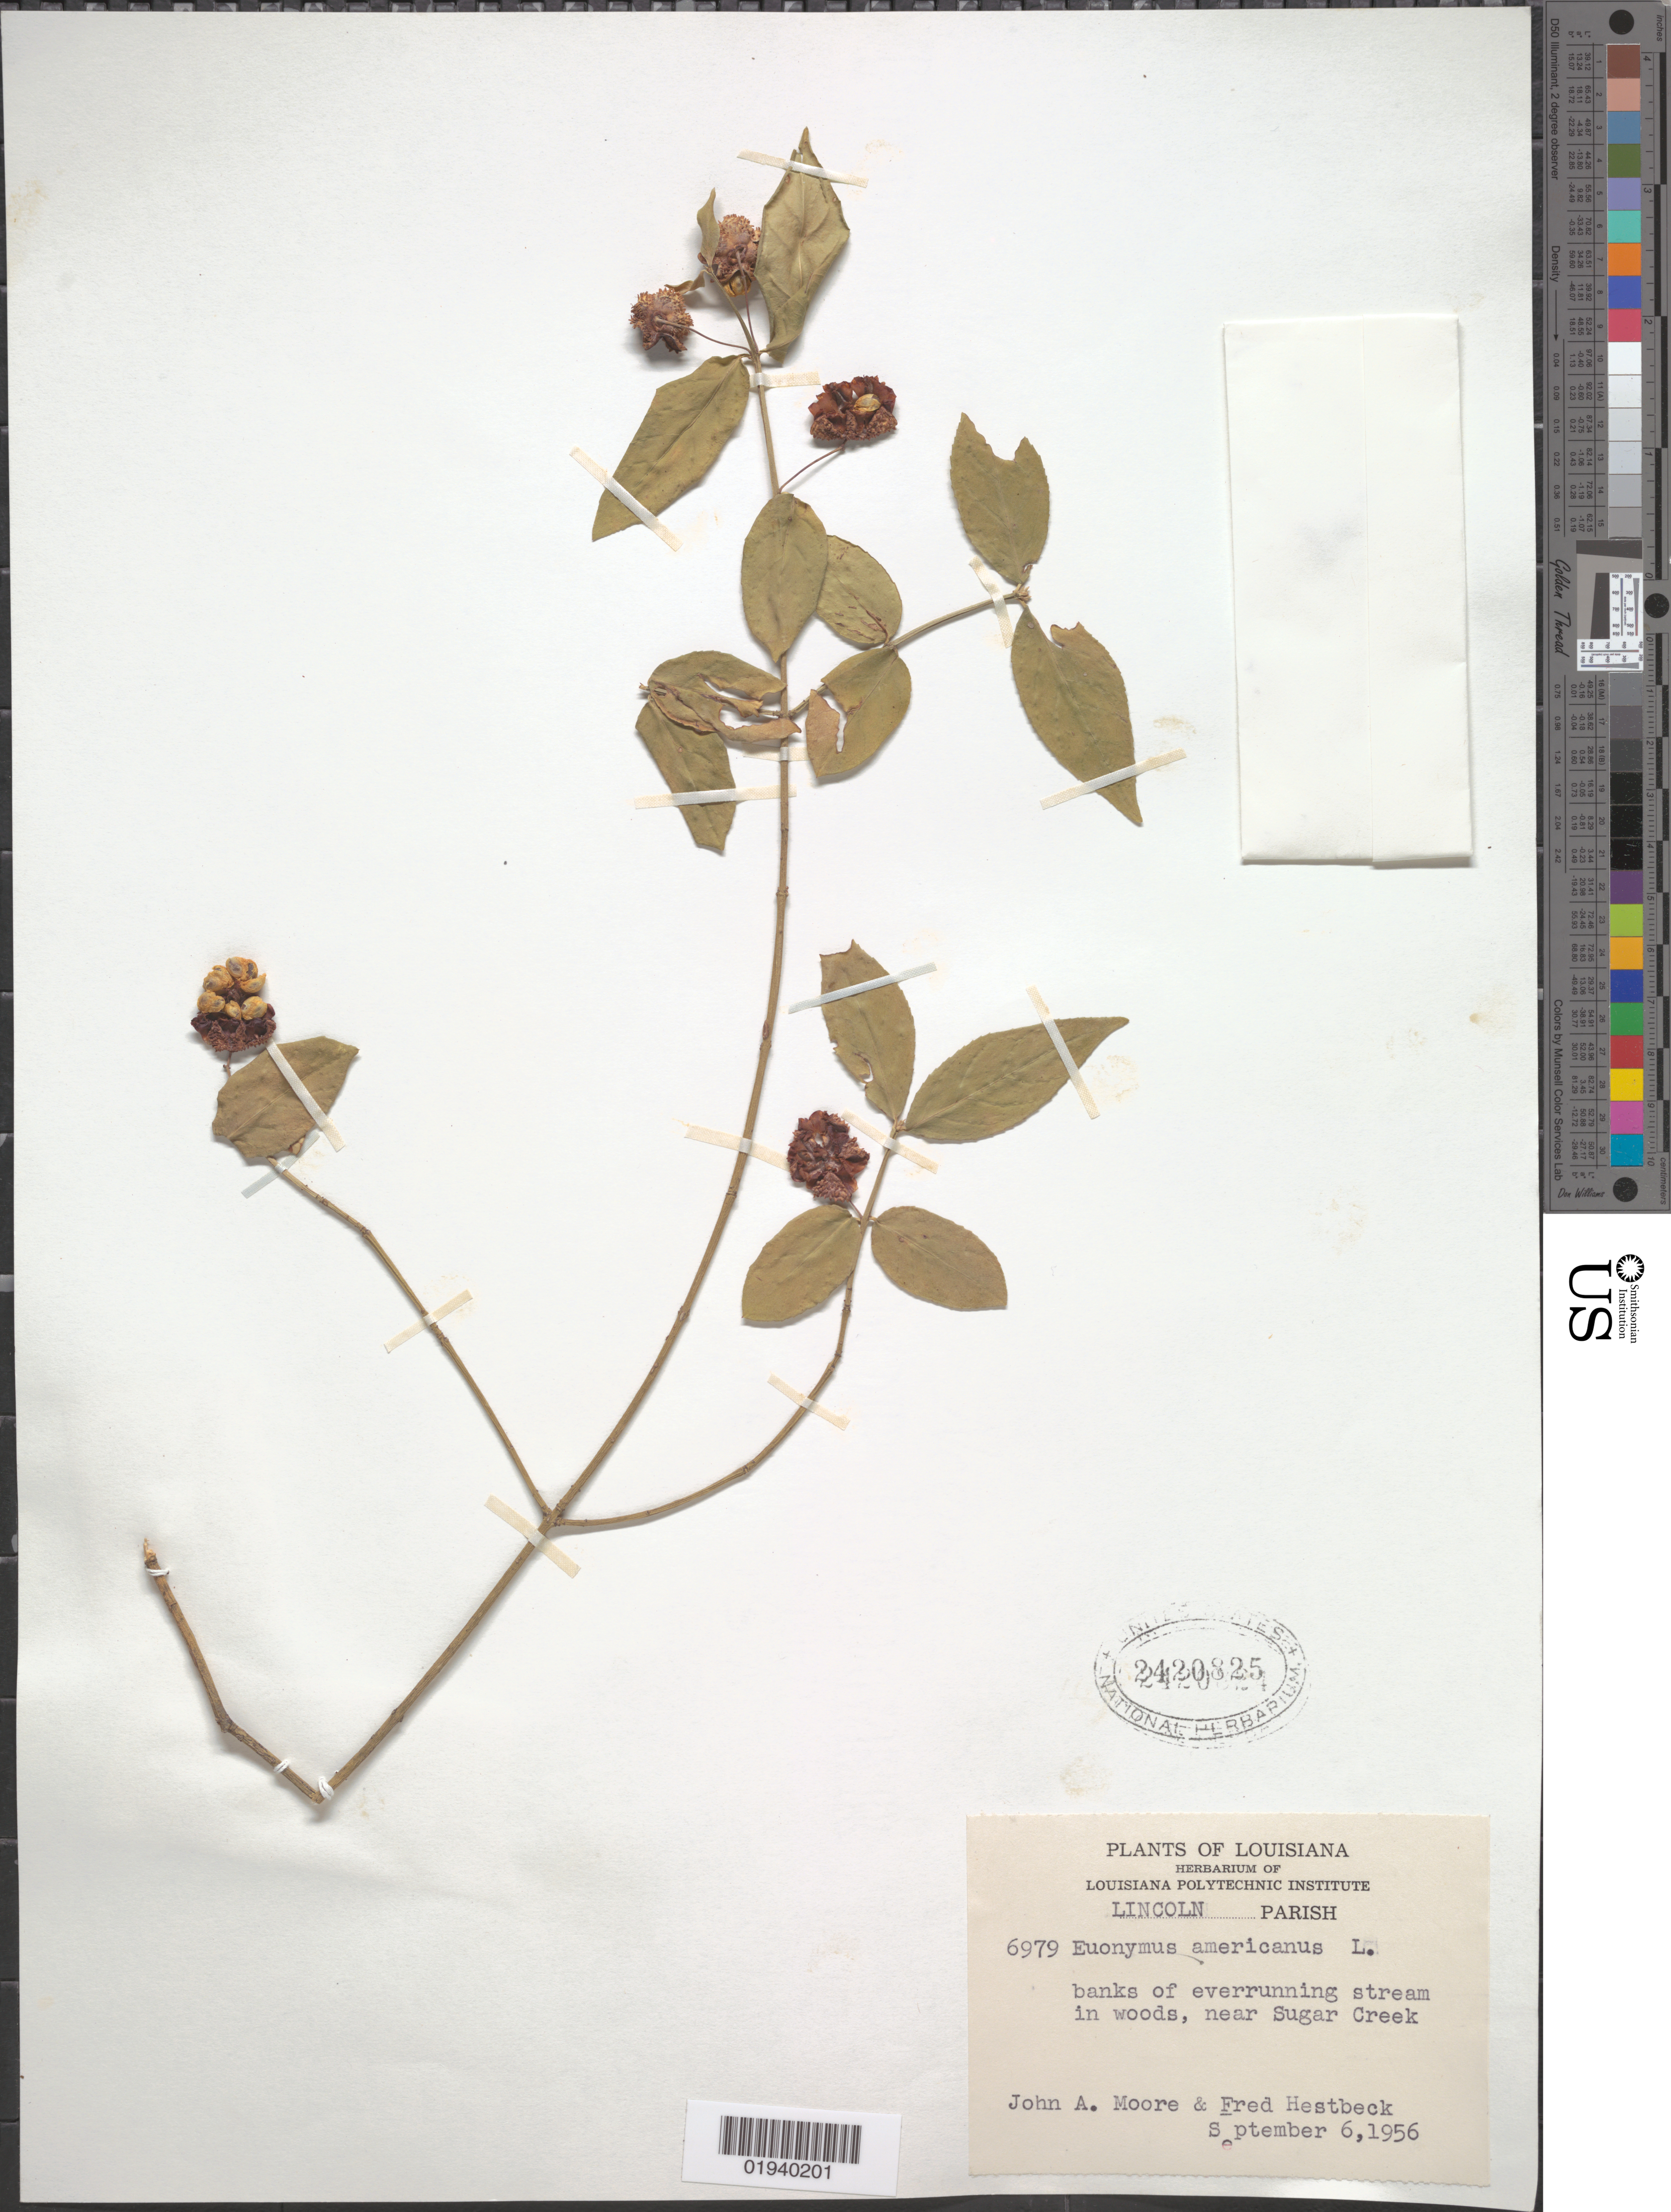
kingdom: Plantae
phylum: Tracheophyta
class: Magnoliopsida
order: Celastrales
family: Celastraceae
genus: Euonymus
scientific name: Euonymus americanus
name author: L.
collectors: J. A. Moore & F. Hestbeck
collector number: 6979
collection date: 1956-09-06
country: United States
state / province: Louisiana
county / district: Lincoln Parish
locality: Sugar Creek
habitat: Banks of ever-running stream in woods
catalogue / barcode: US 2420825